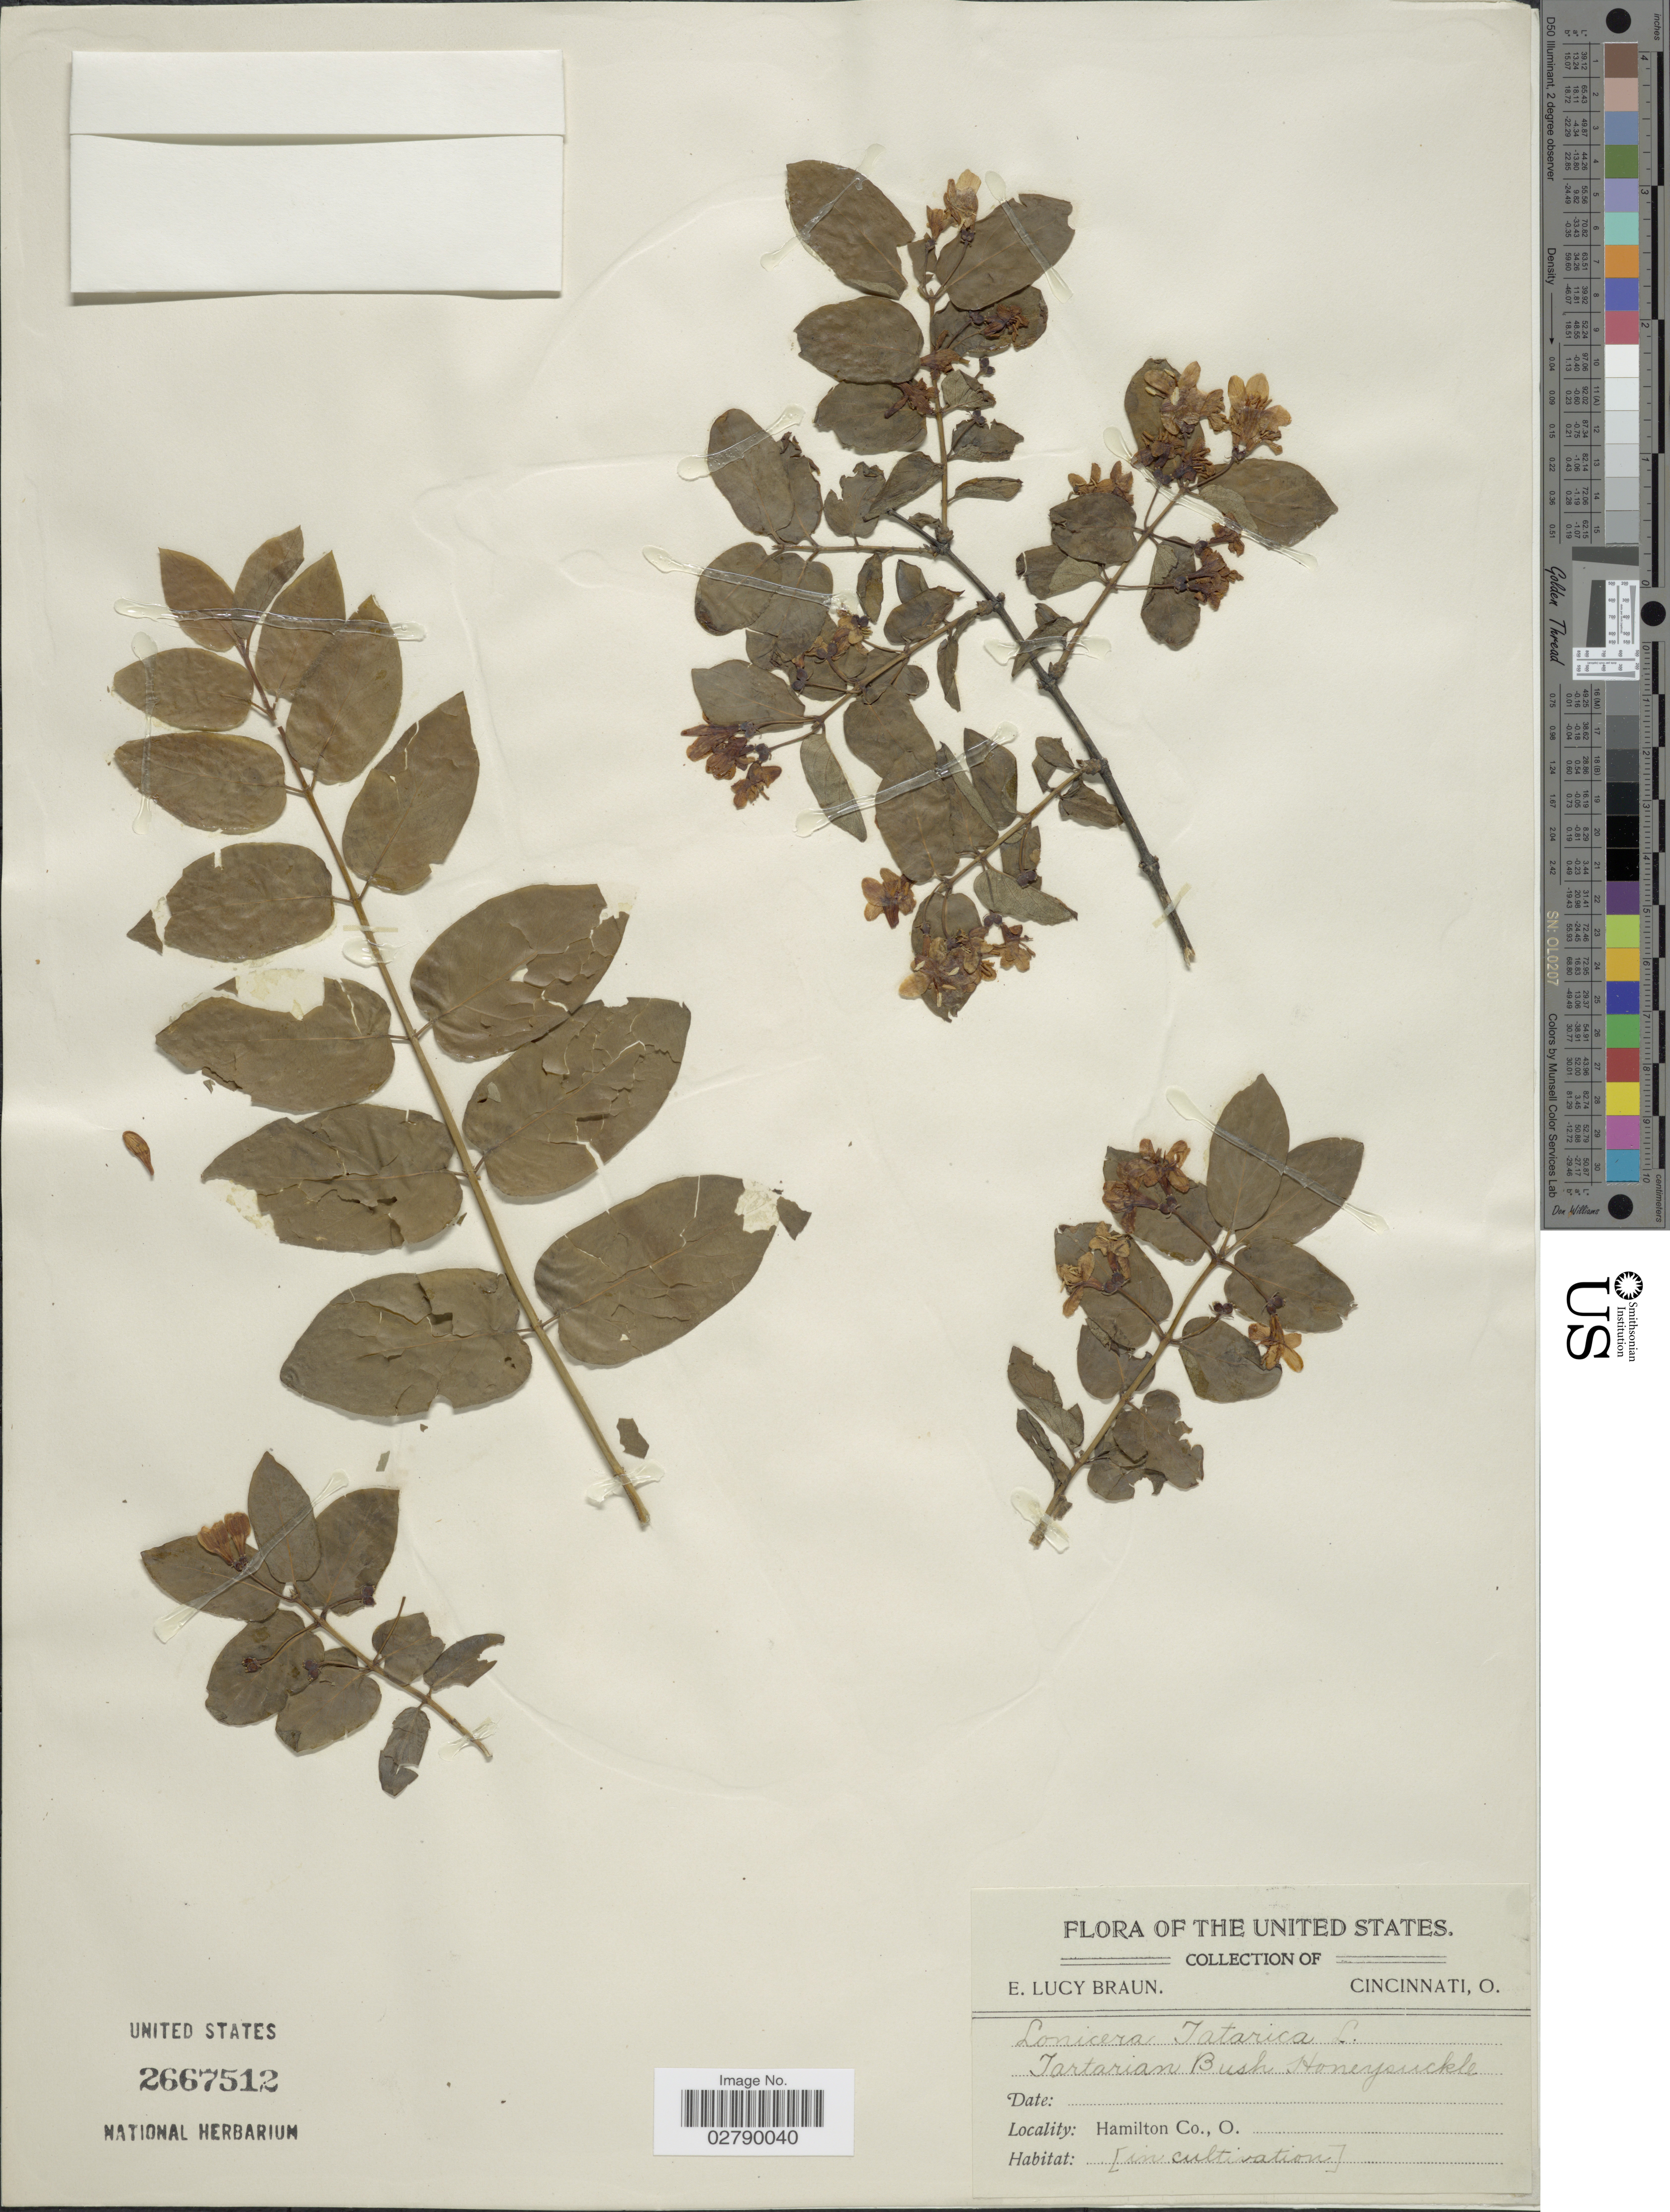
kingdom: Plantae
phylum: Tracheophyta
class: Magnoliopsida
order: Dipsacales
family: Caprifoliaceae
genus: Lonicera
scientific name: Lonicera tatarica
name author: L.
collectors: E. L. Braun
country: United States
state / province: Ohio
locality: Hamilton Co.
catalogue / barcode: US 2667512